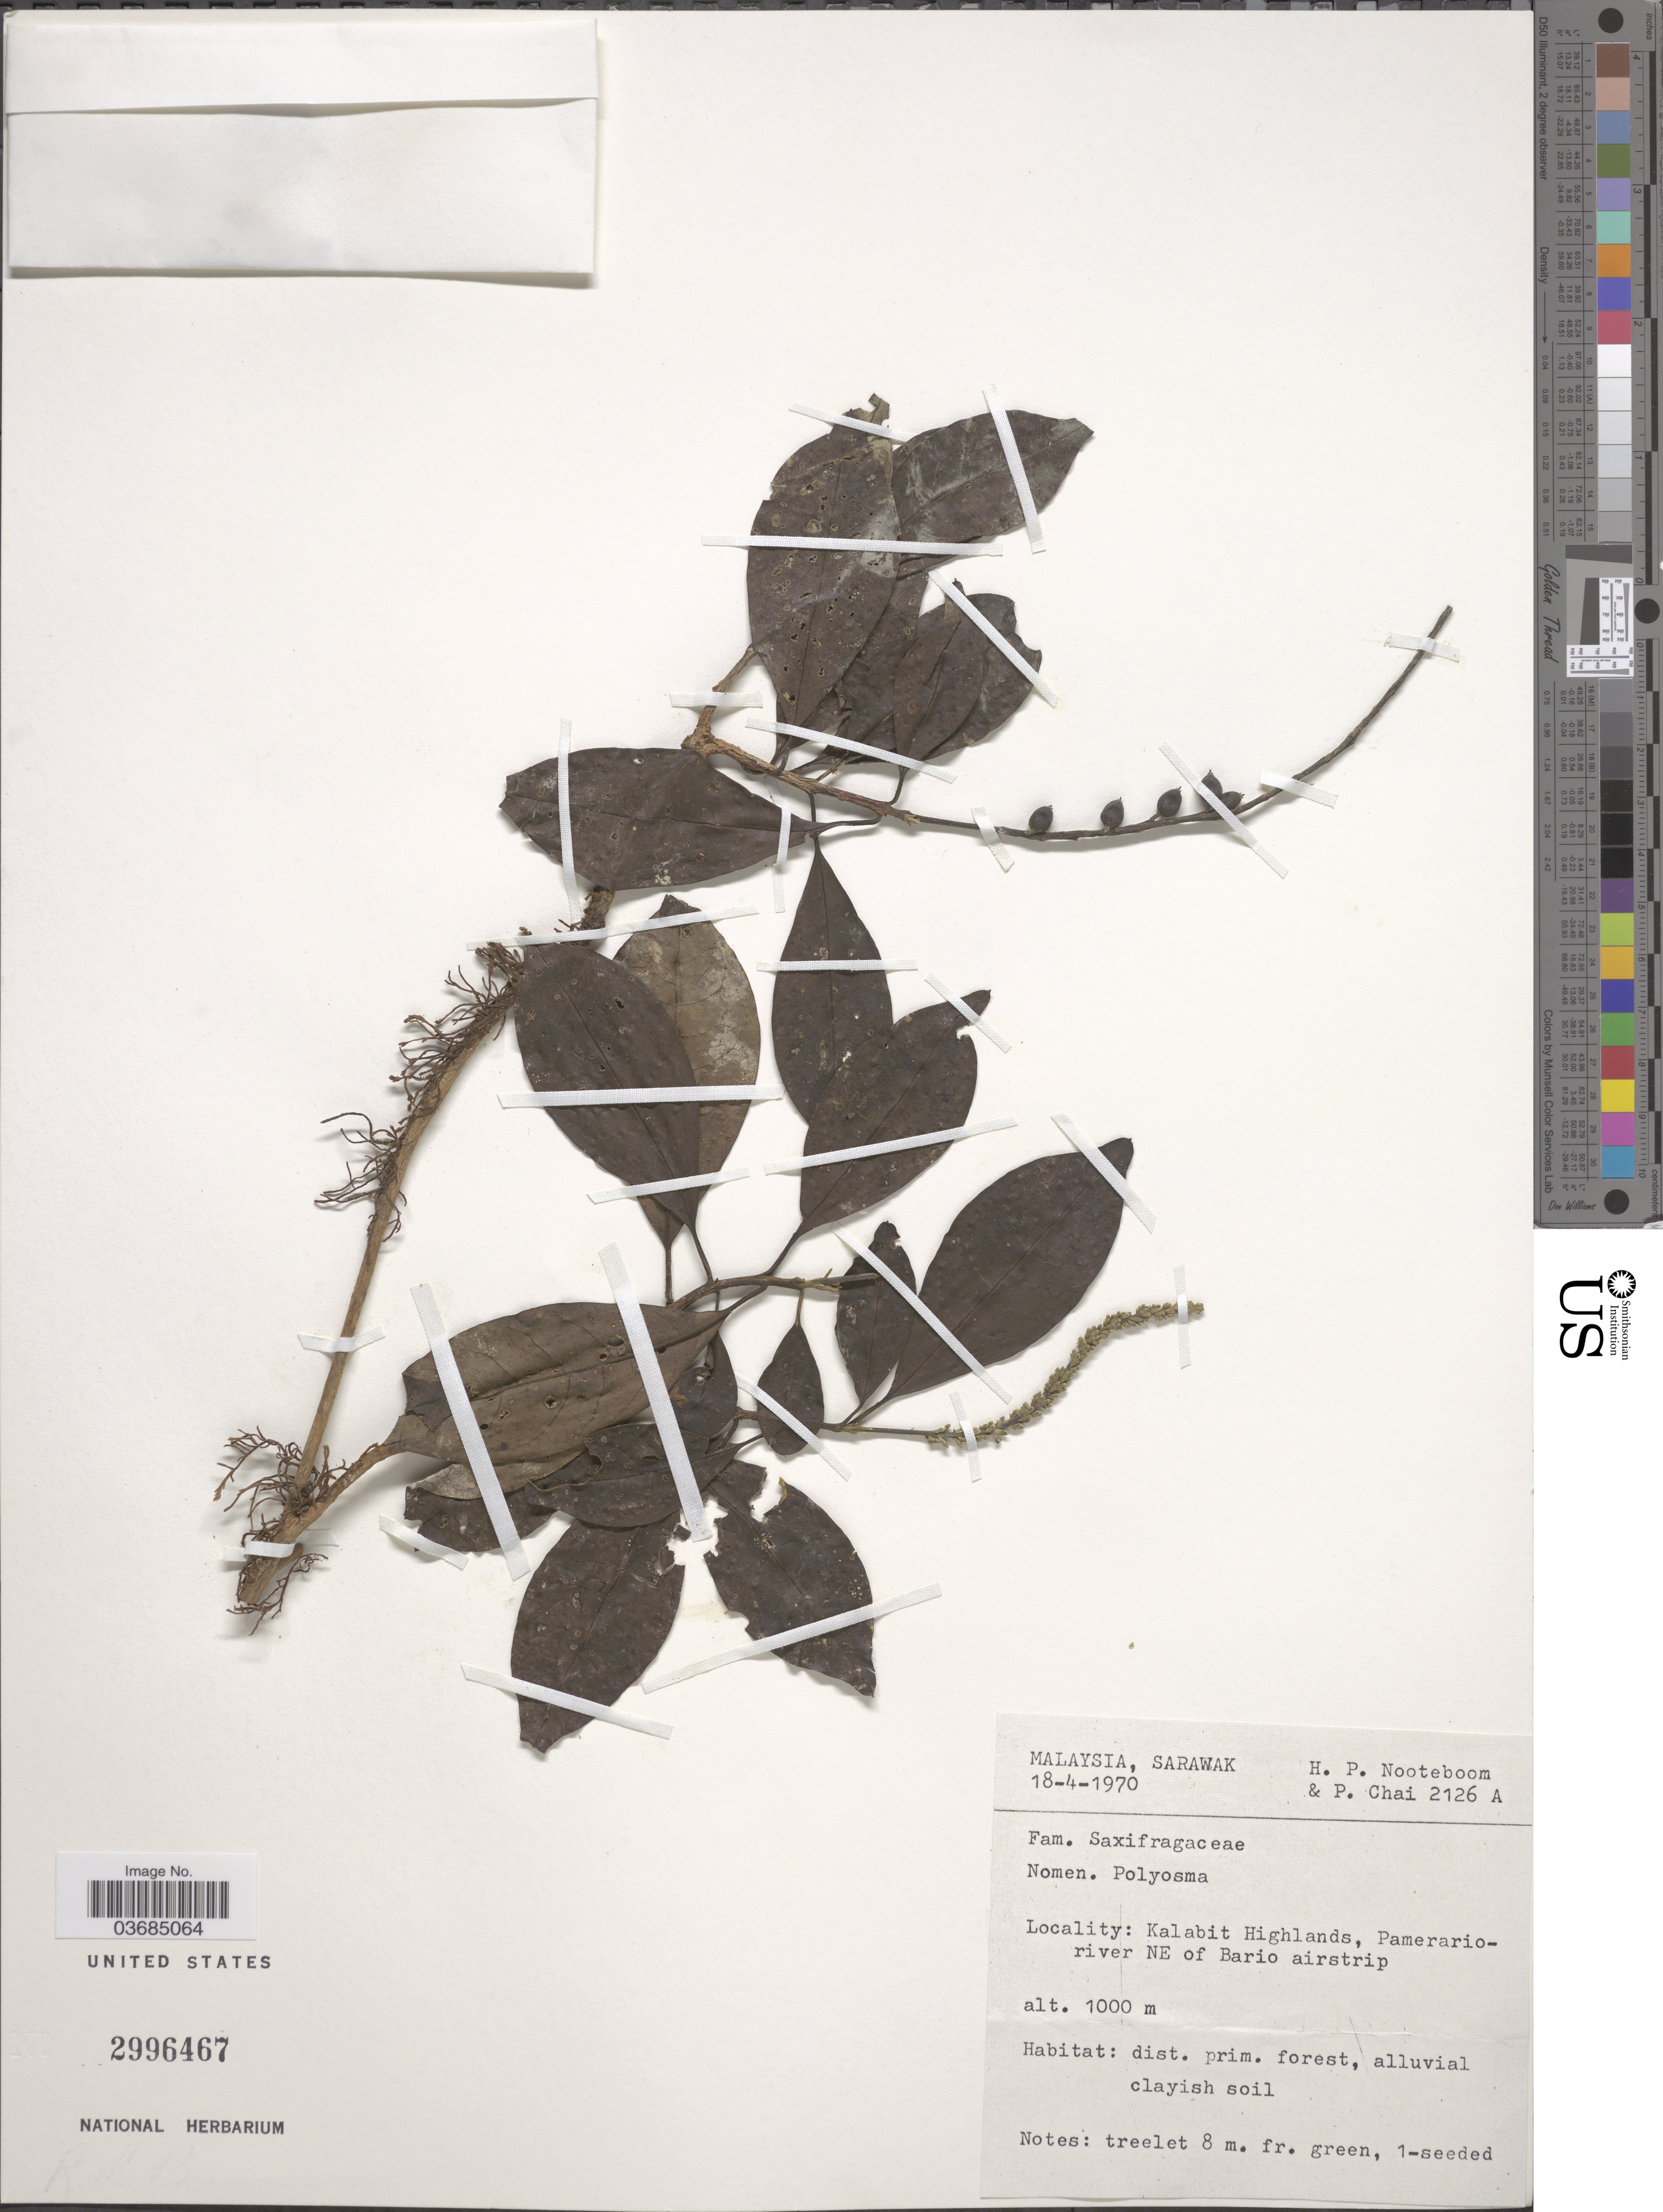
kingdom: Plantae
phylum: Tracheophyta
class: Magnoliopsida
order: Escalloniales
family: Escalloniaceae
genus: Polyosma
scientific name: Polyosma sp.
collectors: H. P. Nooteboom & P. Chai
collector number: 2126A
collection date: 1970-04-18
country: Malaysia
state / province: Sarawak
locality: Kalabit Highlands. Pamerario-river NE of Bario airstrip.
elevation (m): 1000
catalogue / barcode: US 2996467